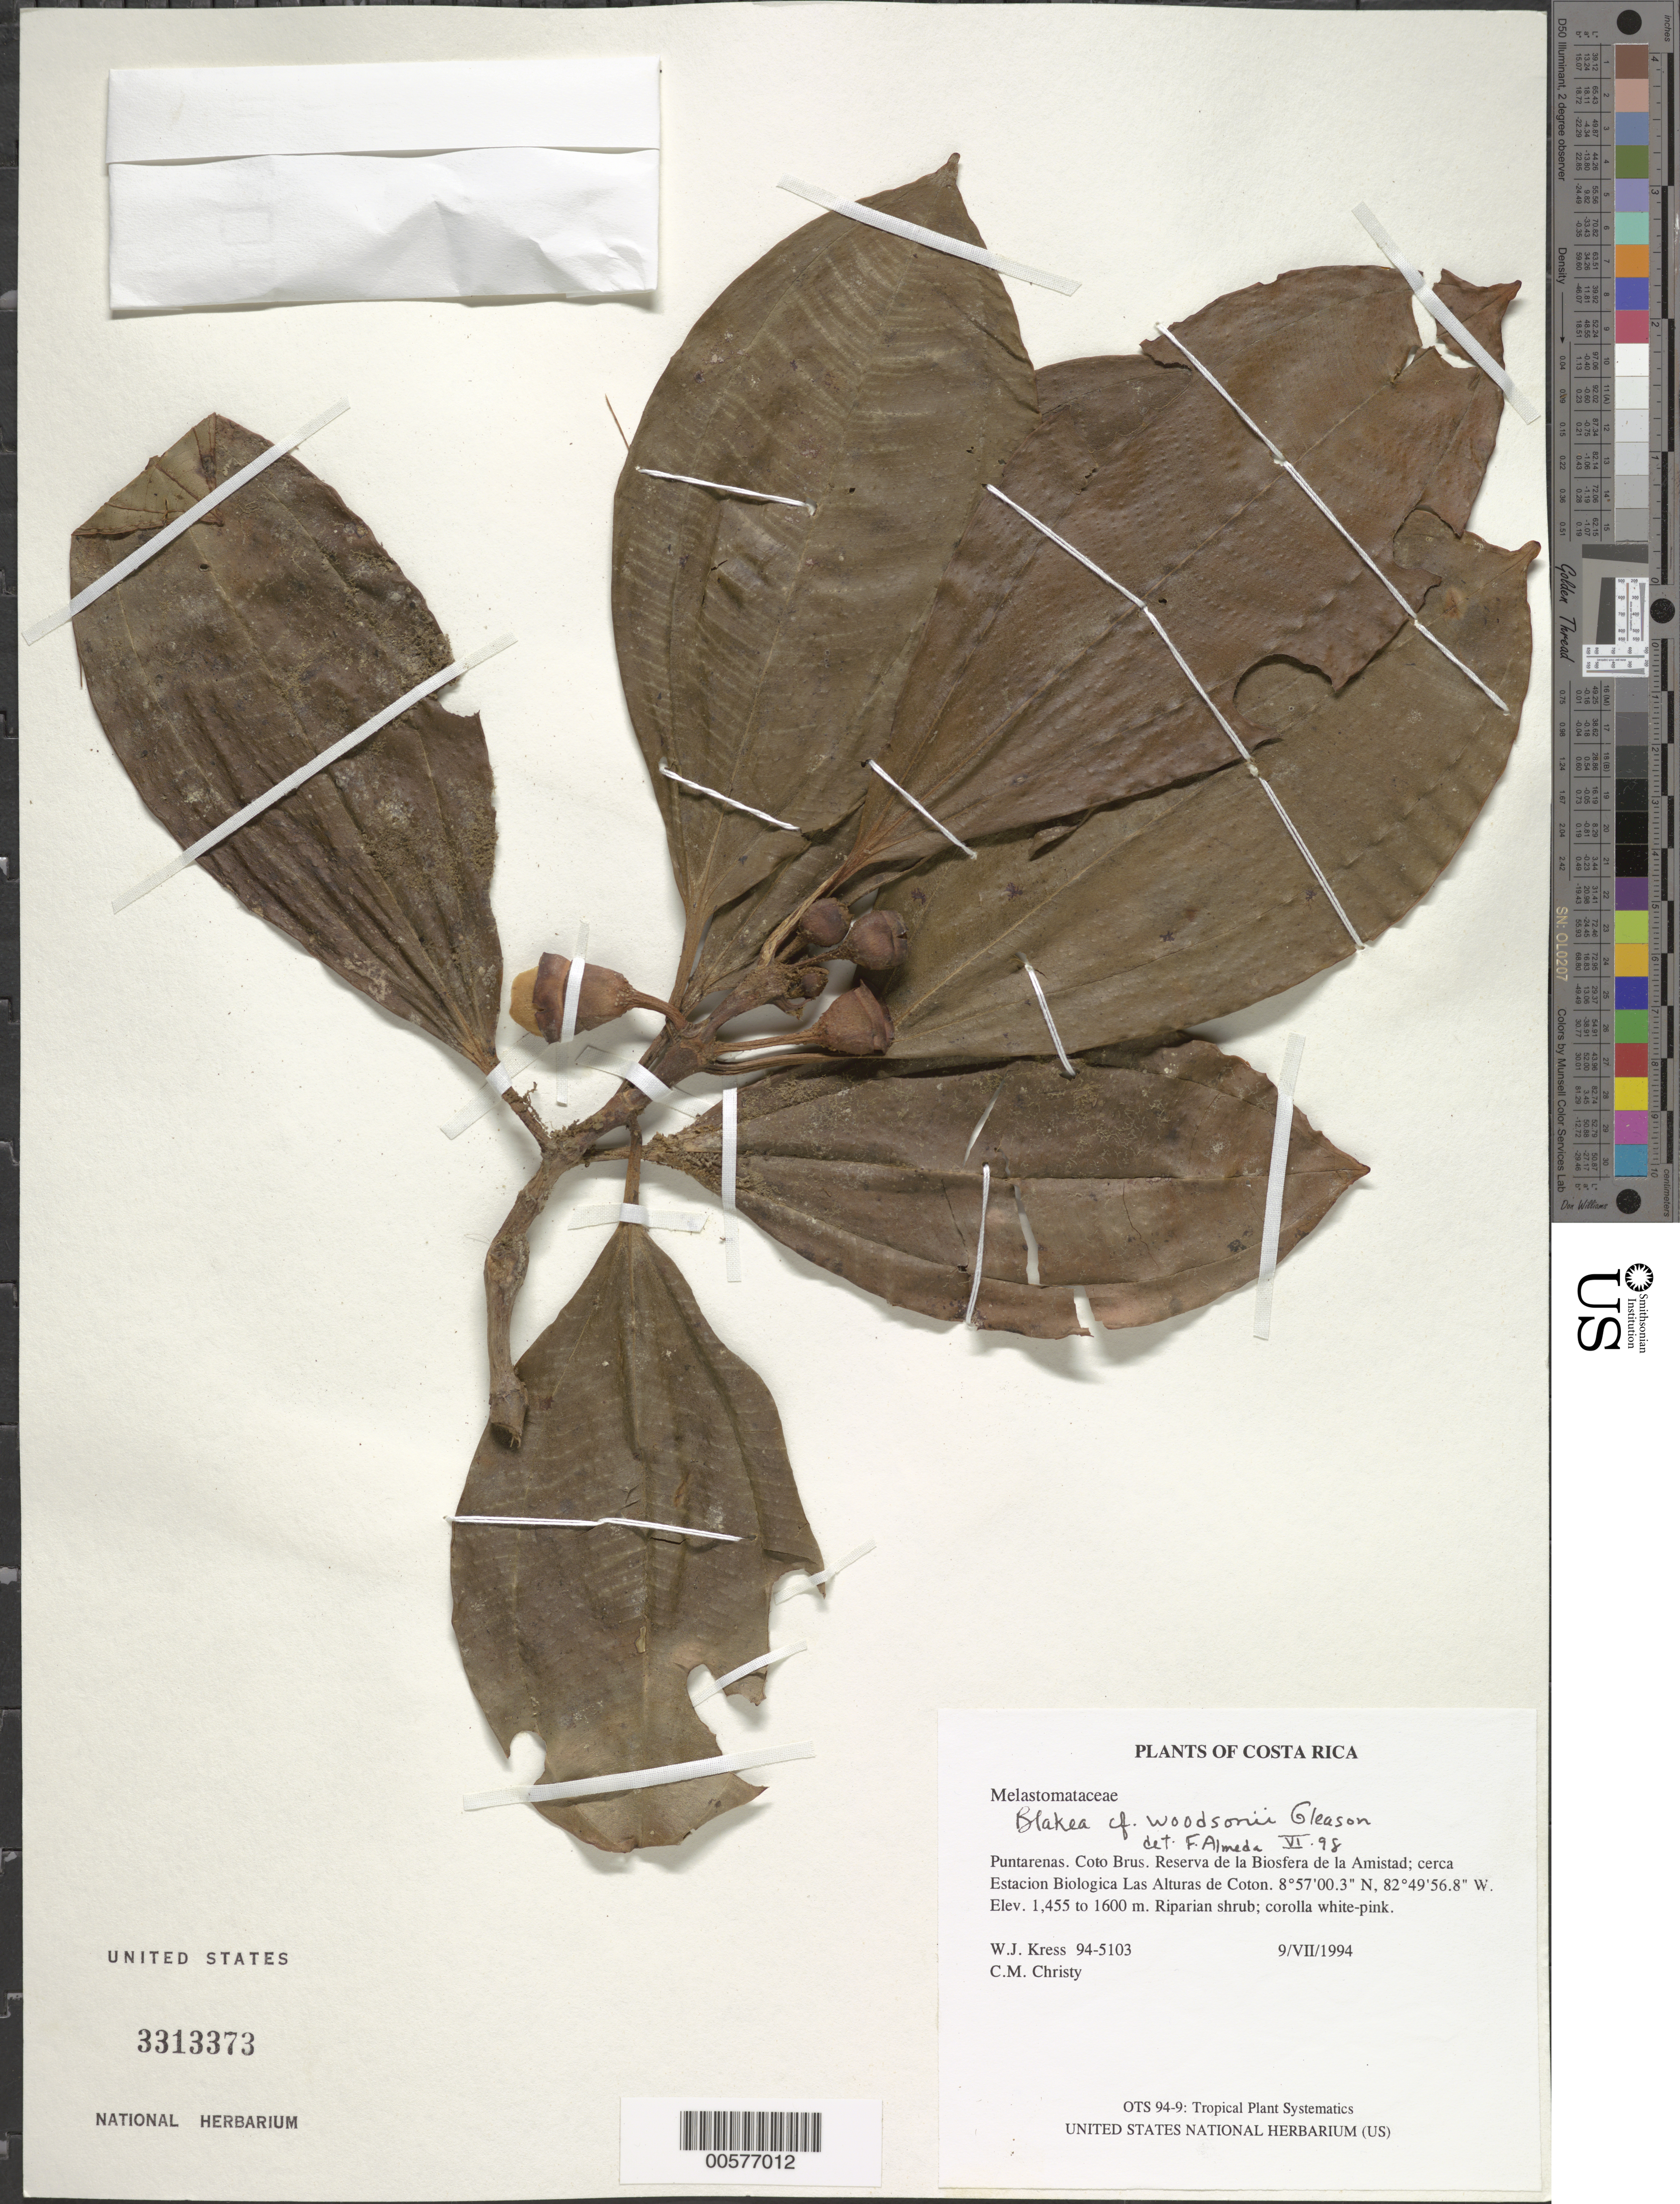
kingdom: Plantae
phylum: Tracheophyta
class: Magnoliopsida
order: Myrtales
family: Melastomataceae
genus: Blakea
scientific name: Blakea woodsonii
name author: Gleason in Woodson & Seibert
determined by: Almeda, F.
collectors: W. J. Kress & C. M. Christy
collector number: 94-5103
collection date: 1994-07-09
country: Costa Rica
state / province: Puntarenas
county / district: Coto Brus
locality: Reserva de la Biosfera de la Amistad; cerca Estacion Biologica Las Alturas de Coton.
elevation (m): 1455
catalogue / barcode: US 3313373